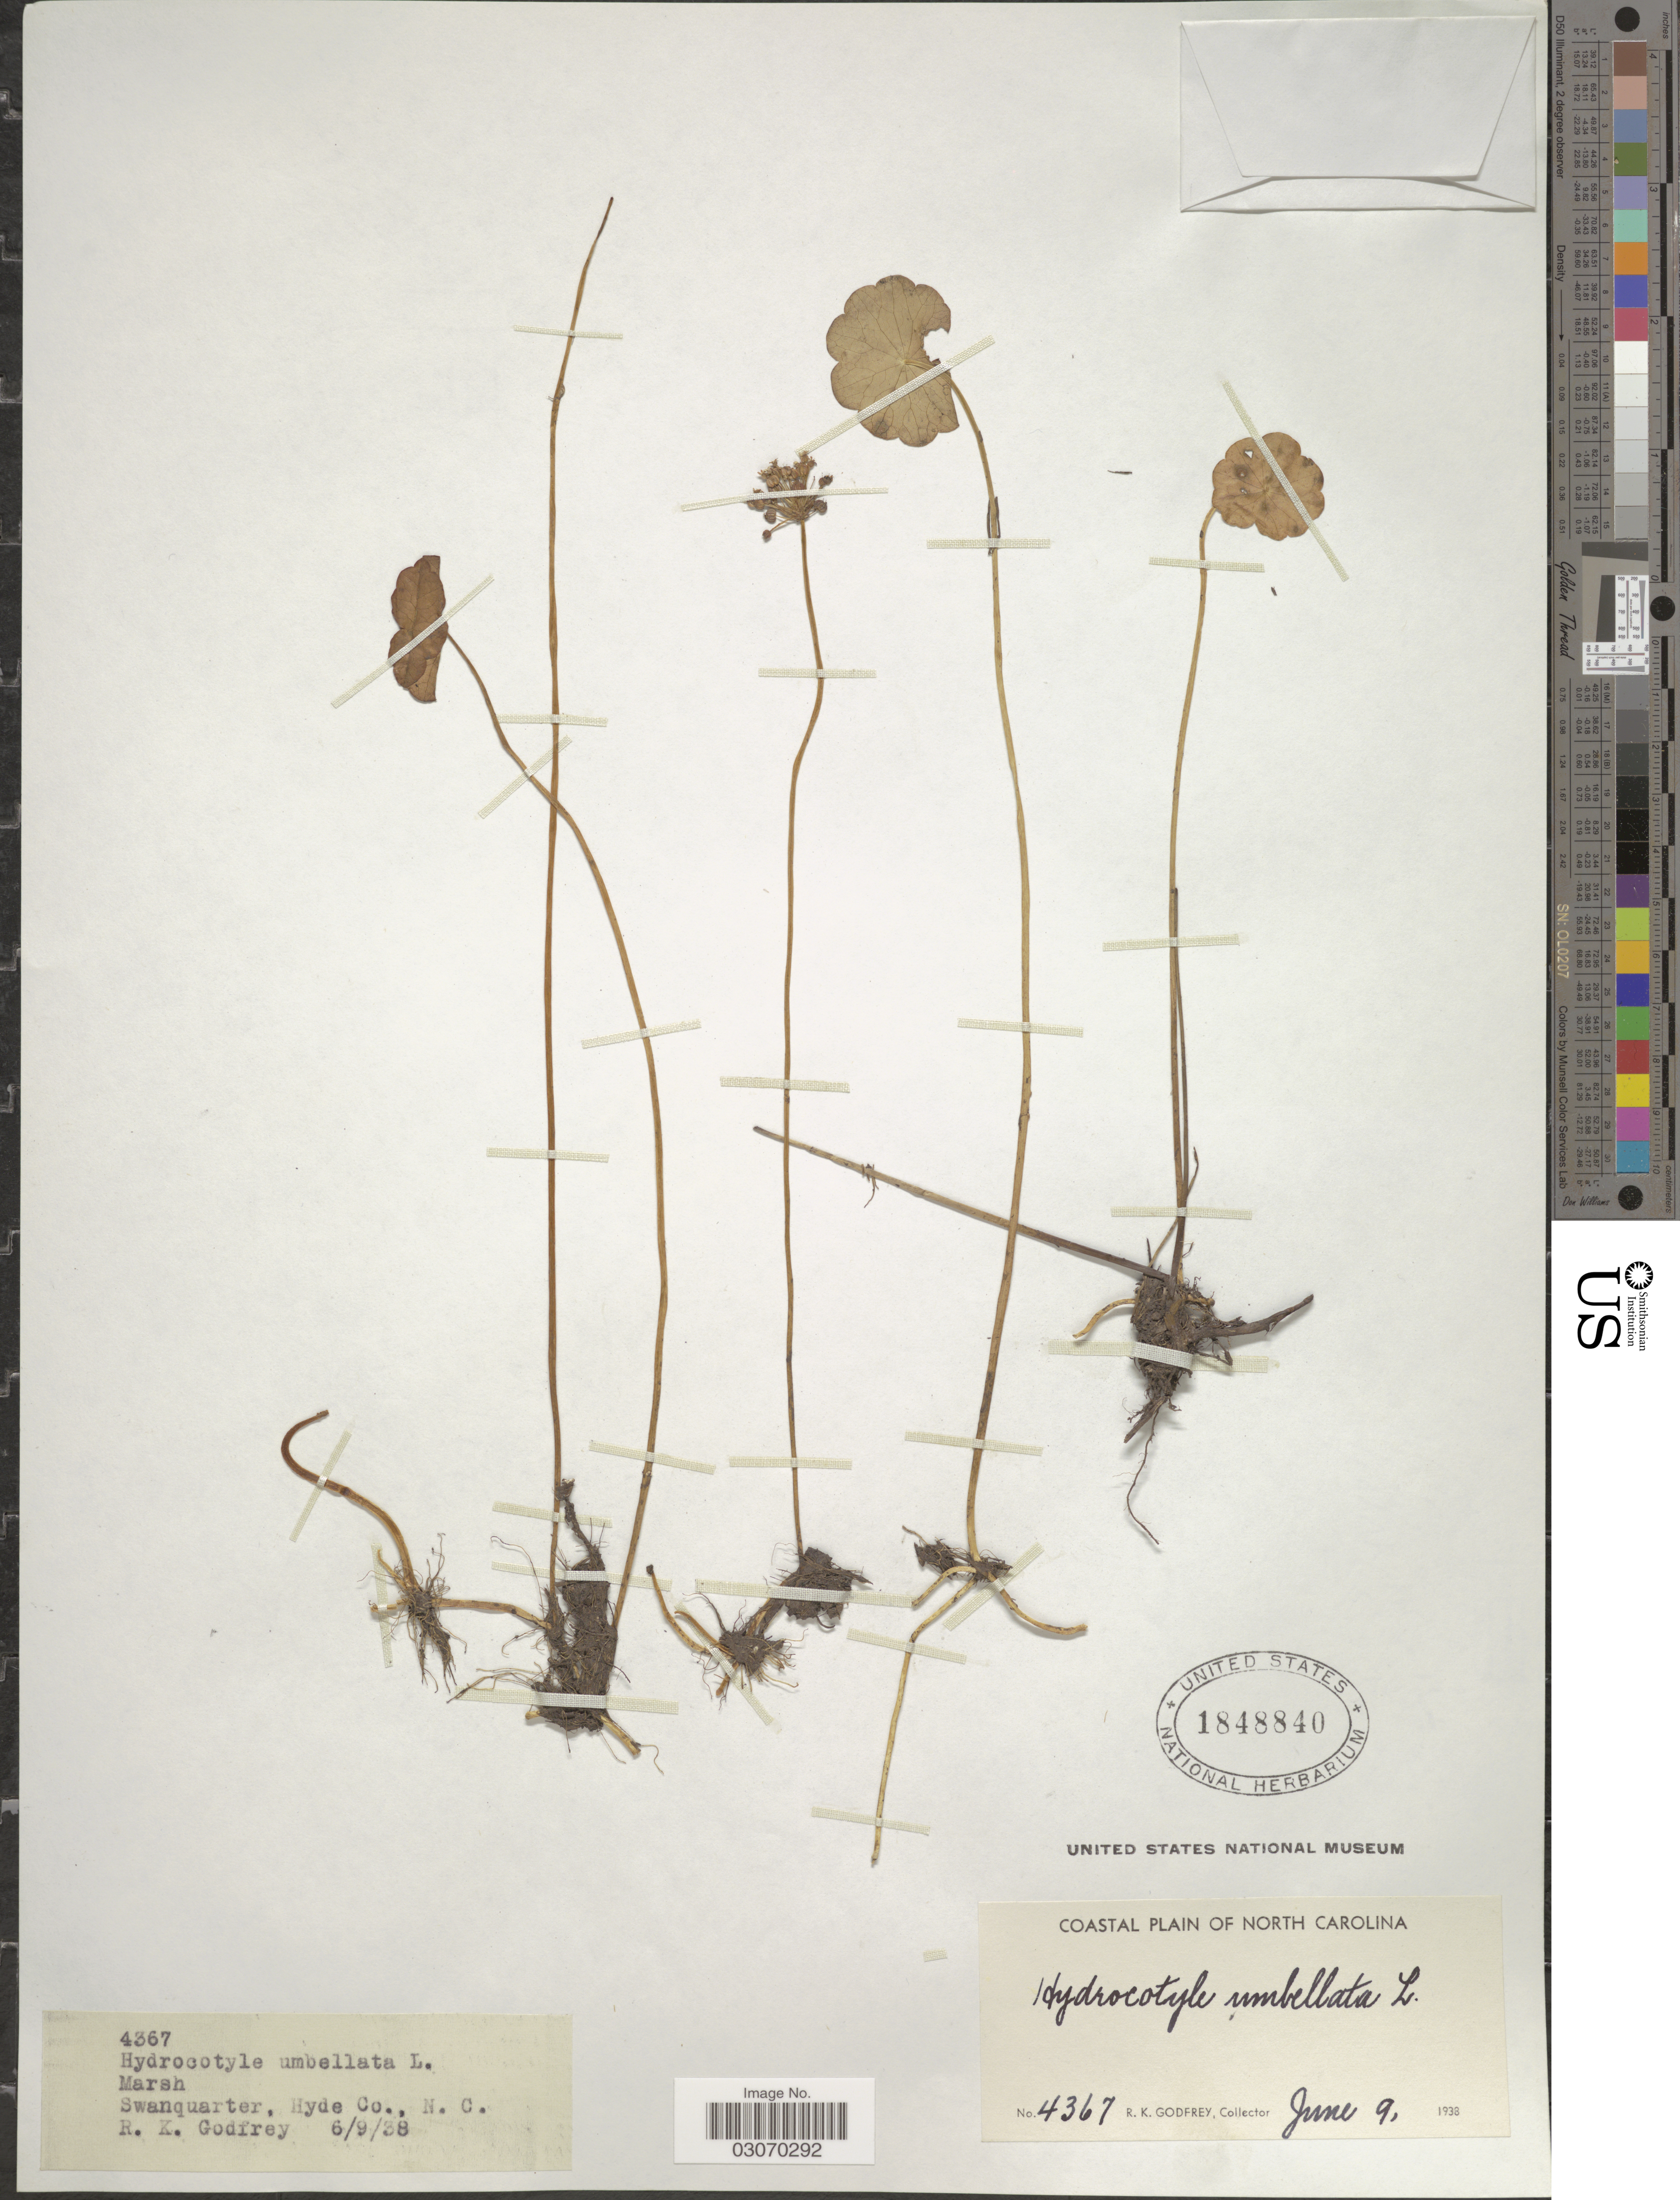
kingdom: Plantae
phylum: Tracheophyta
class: Magnoliopsida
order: Apiales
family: Araliaceae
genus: Hydrocotyle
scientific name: Hydrocotyle umbellata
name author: L.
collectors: R. K. Godfrey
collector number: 4367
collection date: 1938-06-09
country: United States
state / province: North Carolina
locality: Coastal plain of North Carolina. Swanquarter, Hyde Co.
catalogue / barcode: US 1848840